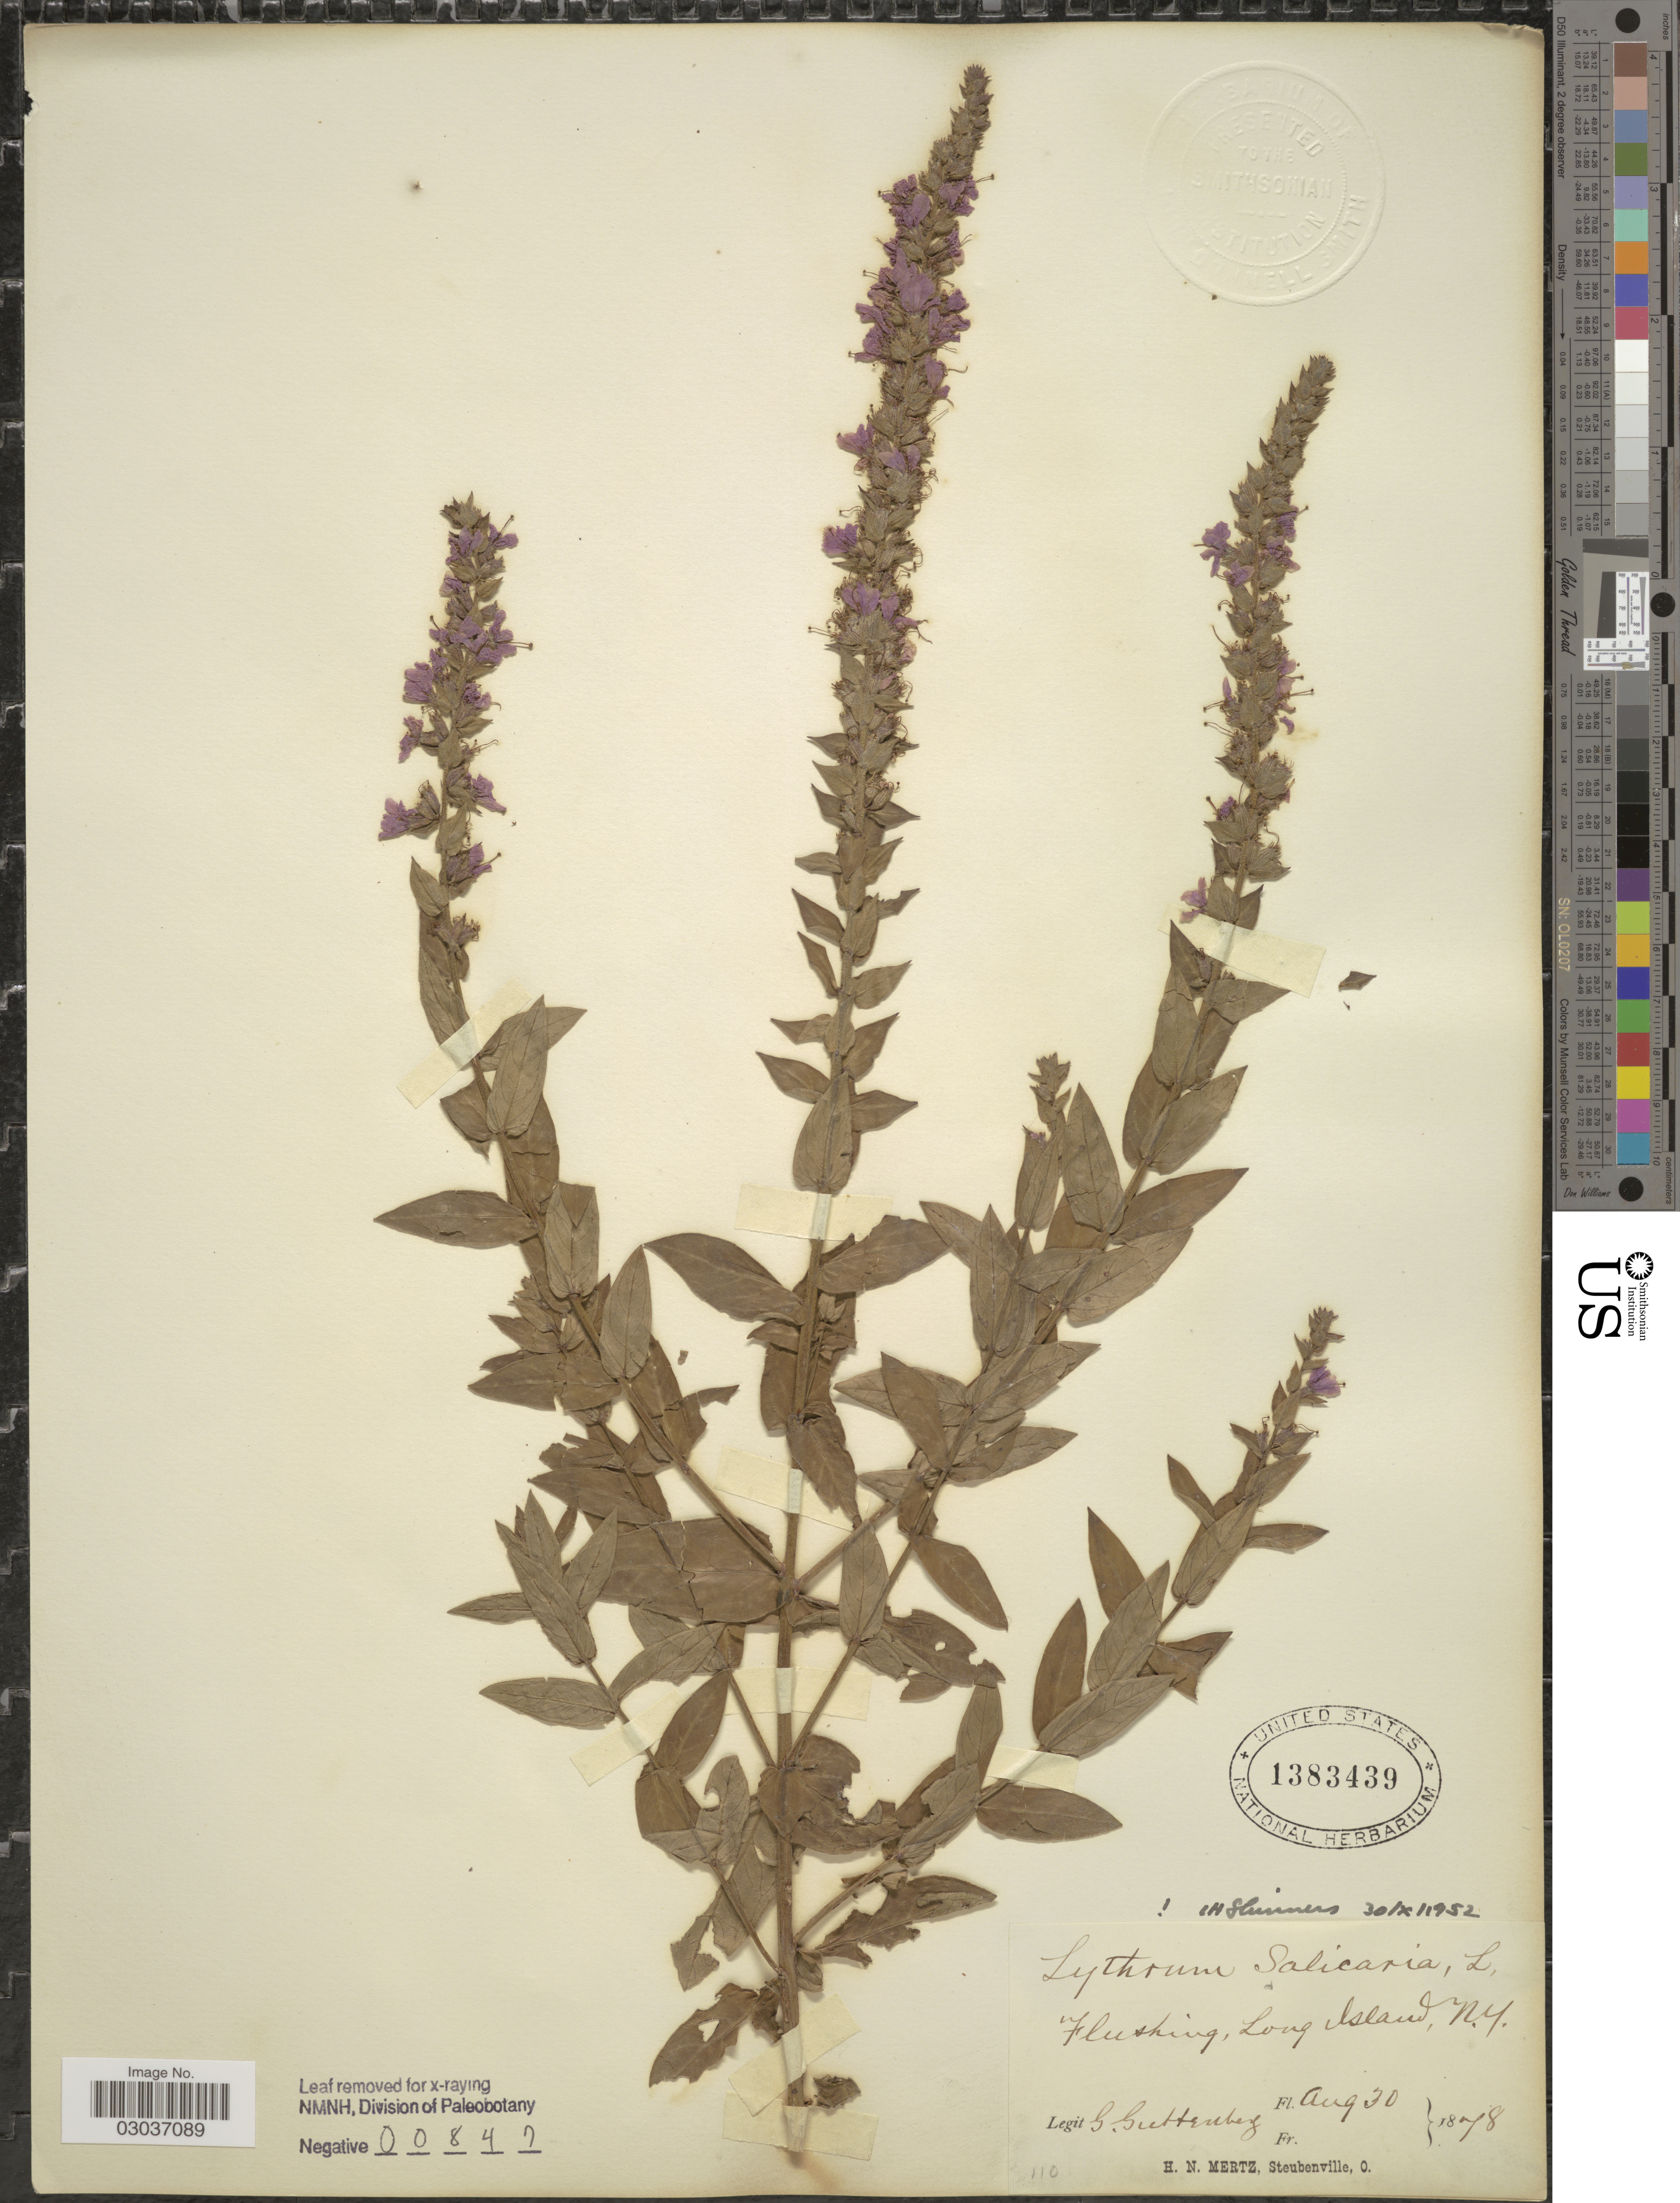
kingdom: Plantae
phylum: Tracheophyta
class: Magnoliopsida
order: Myrtales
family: Lythraceae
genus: Lythrum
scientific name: Lythrum salicaria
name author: L.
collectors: G. Guttenberg & H. Mertz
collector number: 110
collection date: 1878-08-30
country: United States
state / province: New York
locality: Flushing, Long Island.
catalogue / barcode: US 1383439